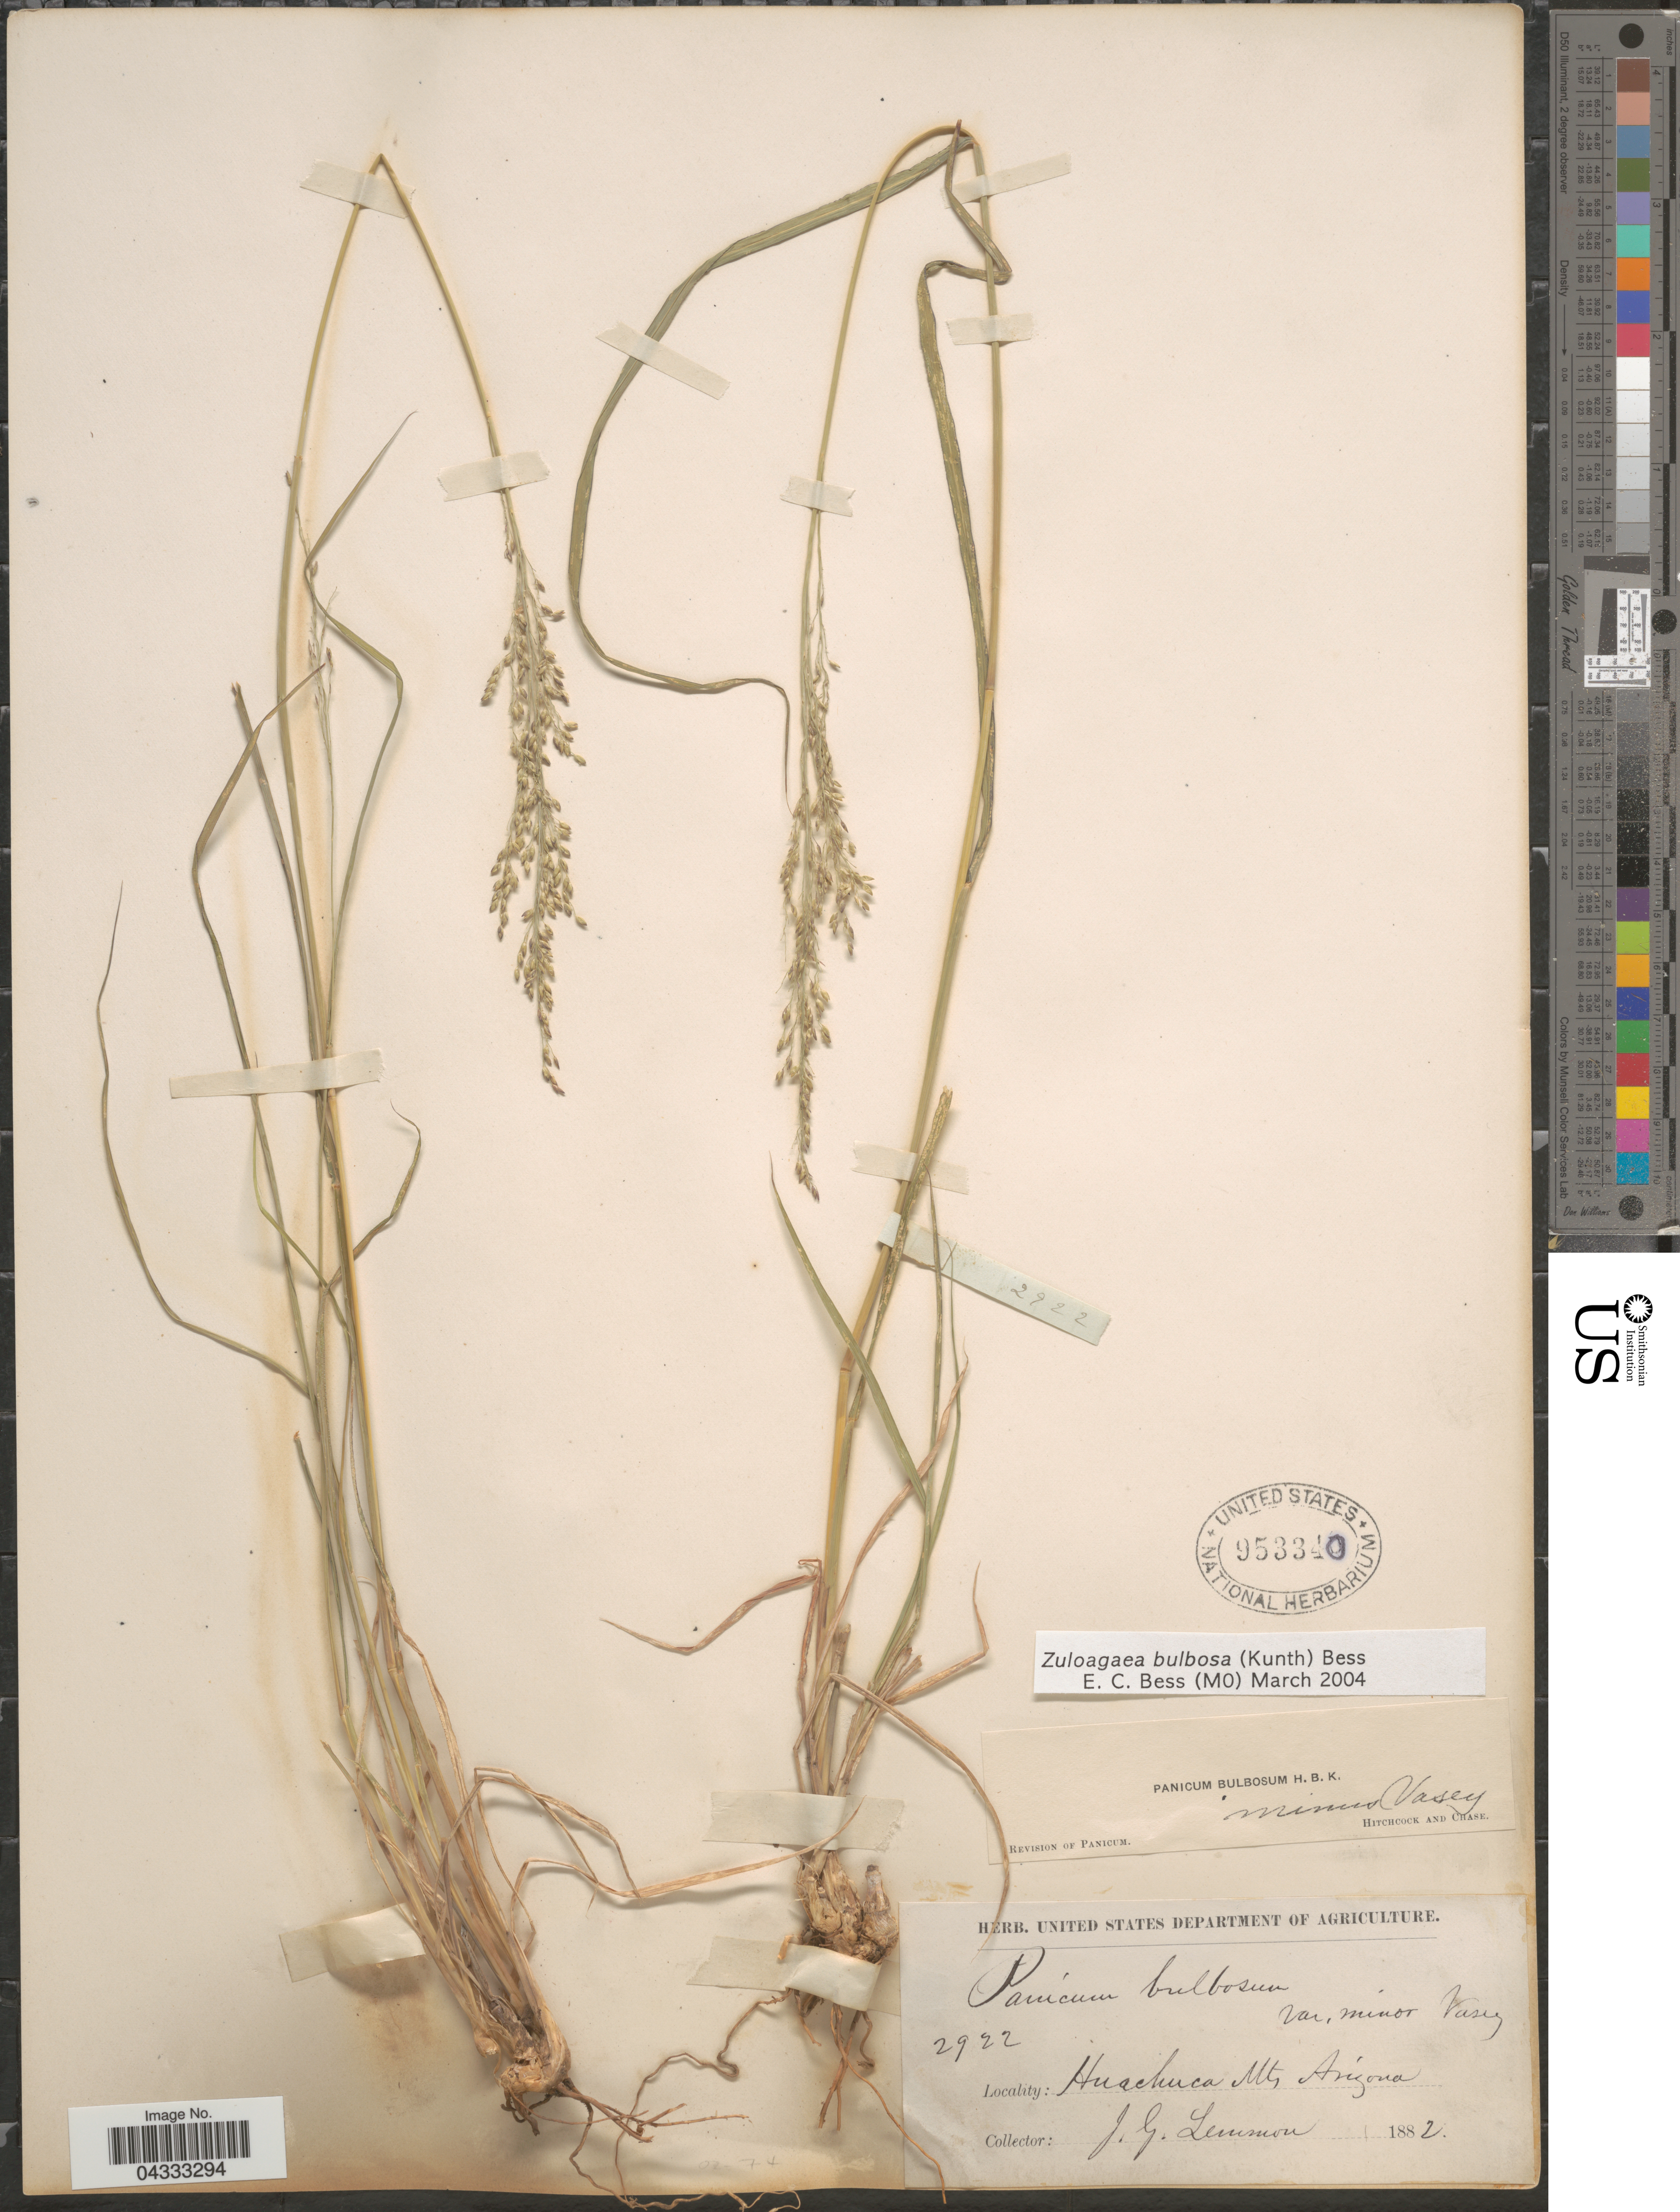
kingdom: Plantae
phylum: Tracheophyta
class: Liliopsida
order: Poales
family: Poaceae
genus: Zuloagaea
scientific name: Zuloagaea bulbosa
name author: (Kunth) E. Bess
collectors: J. Lemmon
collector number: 2922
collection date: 1882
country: United States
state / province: Arizona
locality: Huachuca Mts.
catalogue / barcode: US 953340